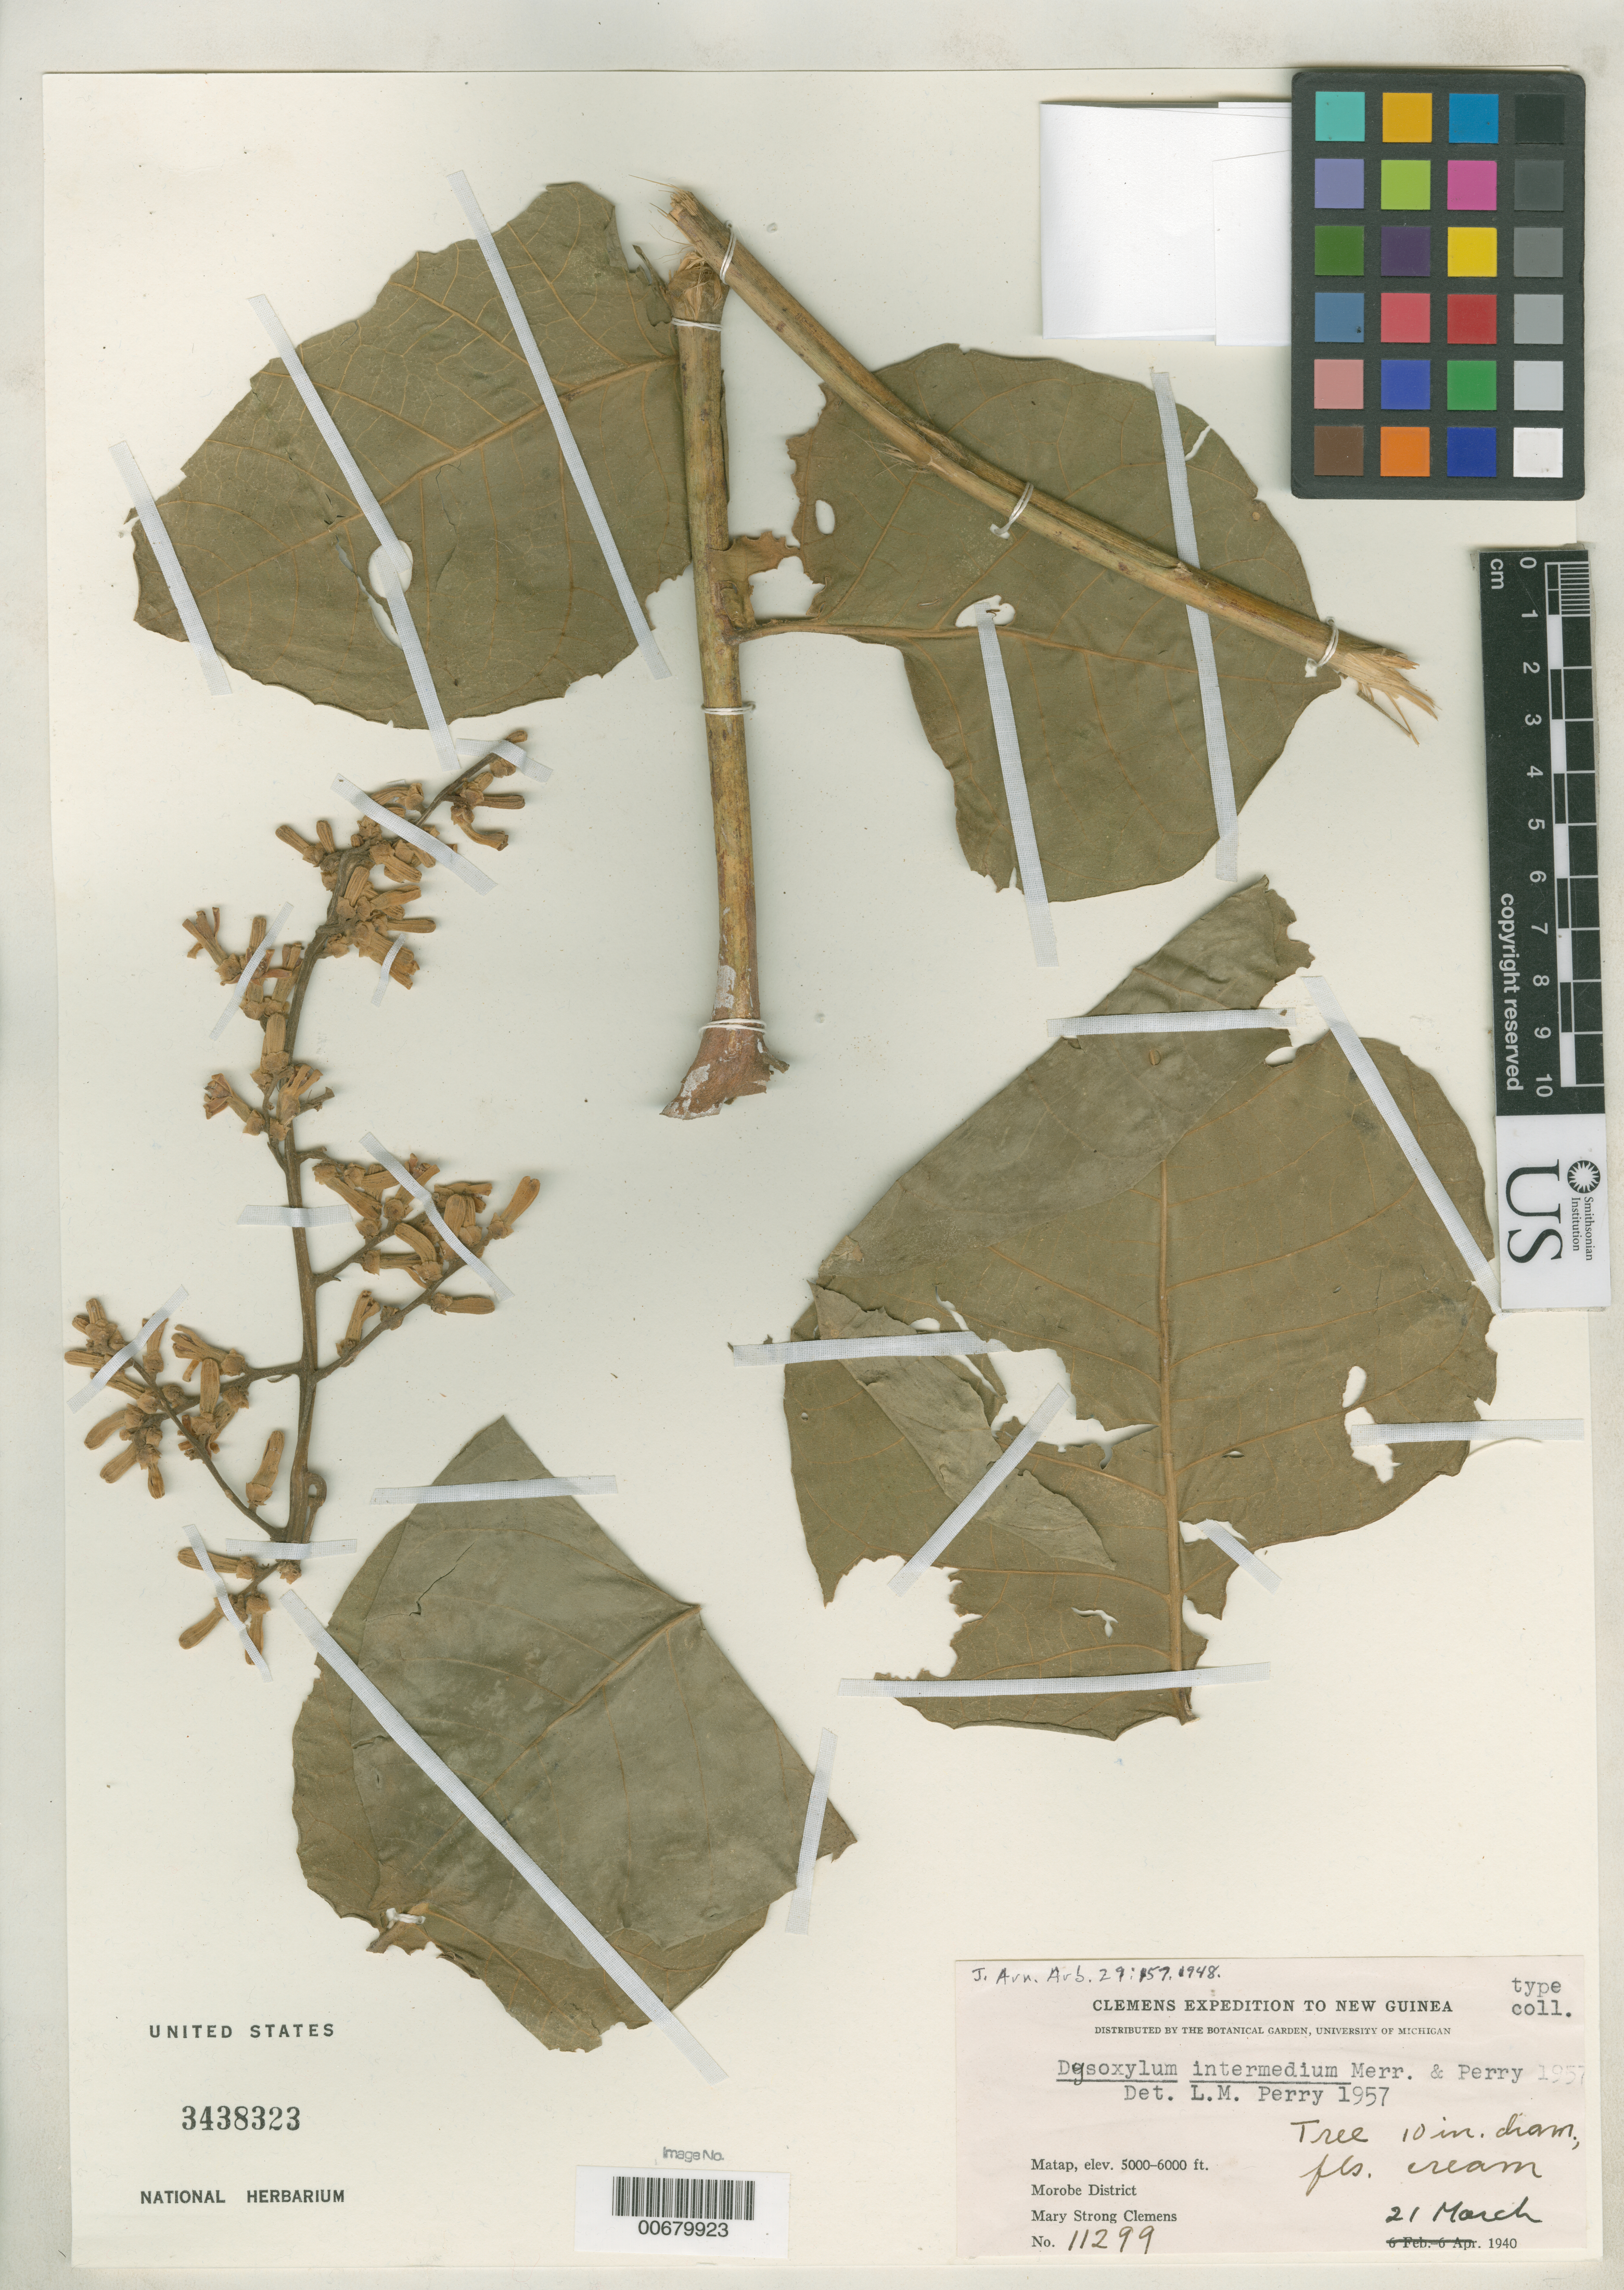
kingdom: Plantae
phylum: Tracheophyta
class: Magnoliopsida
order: Sapindales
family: Meliaceae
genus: Dysoxylum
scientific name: Dysoxylum intermedium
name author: Merr. & L.M. Perry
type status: Isotype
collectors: M. S. Clemens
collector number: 11299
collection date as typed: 21 Mar 1940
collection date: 1940-03-21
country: Papua New Guinea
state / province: Morobe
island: New Guinea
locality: Matap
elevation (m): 1524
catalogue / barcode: US 3438323